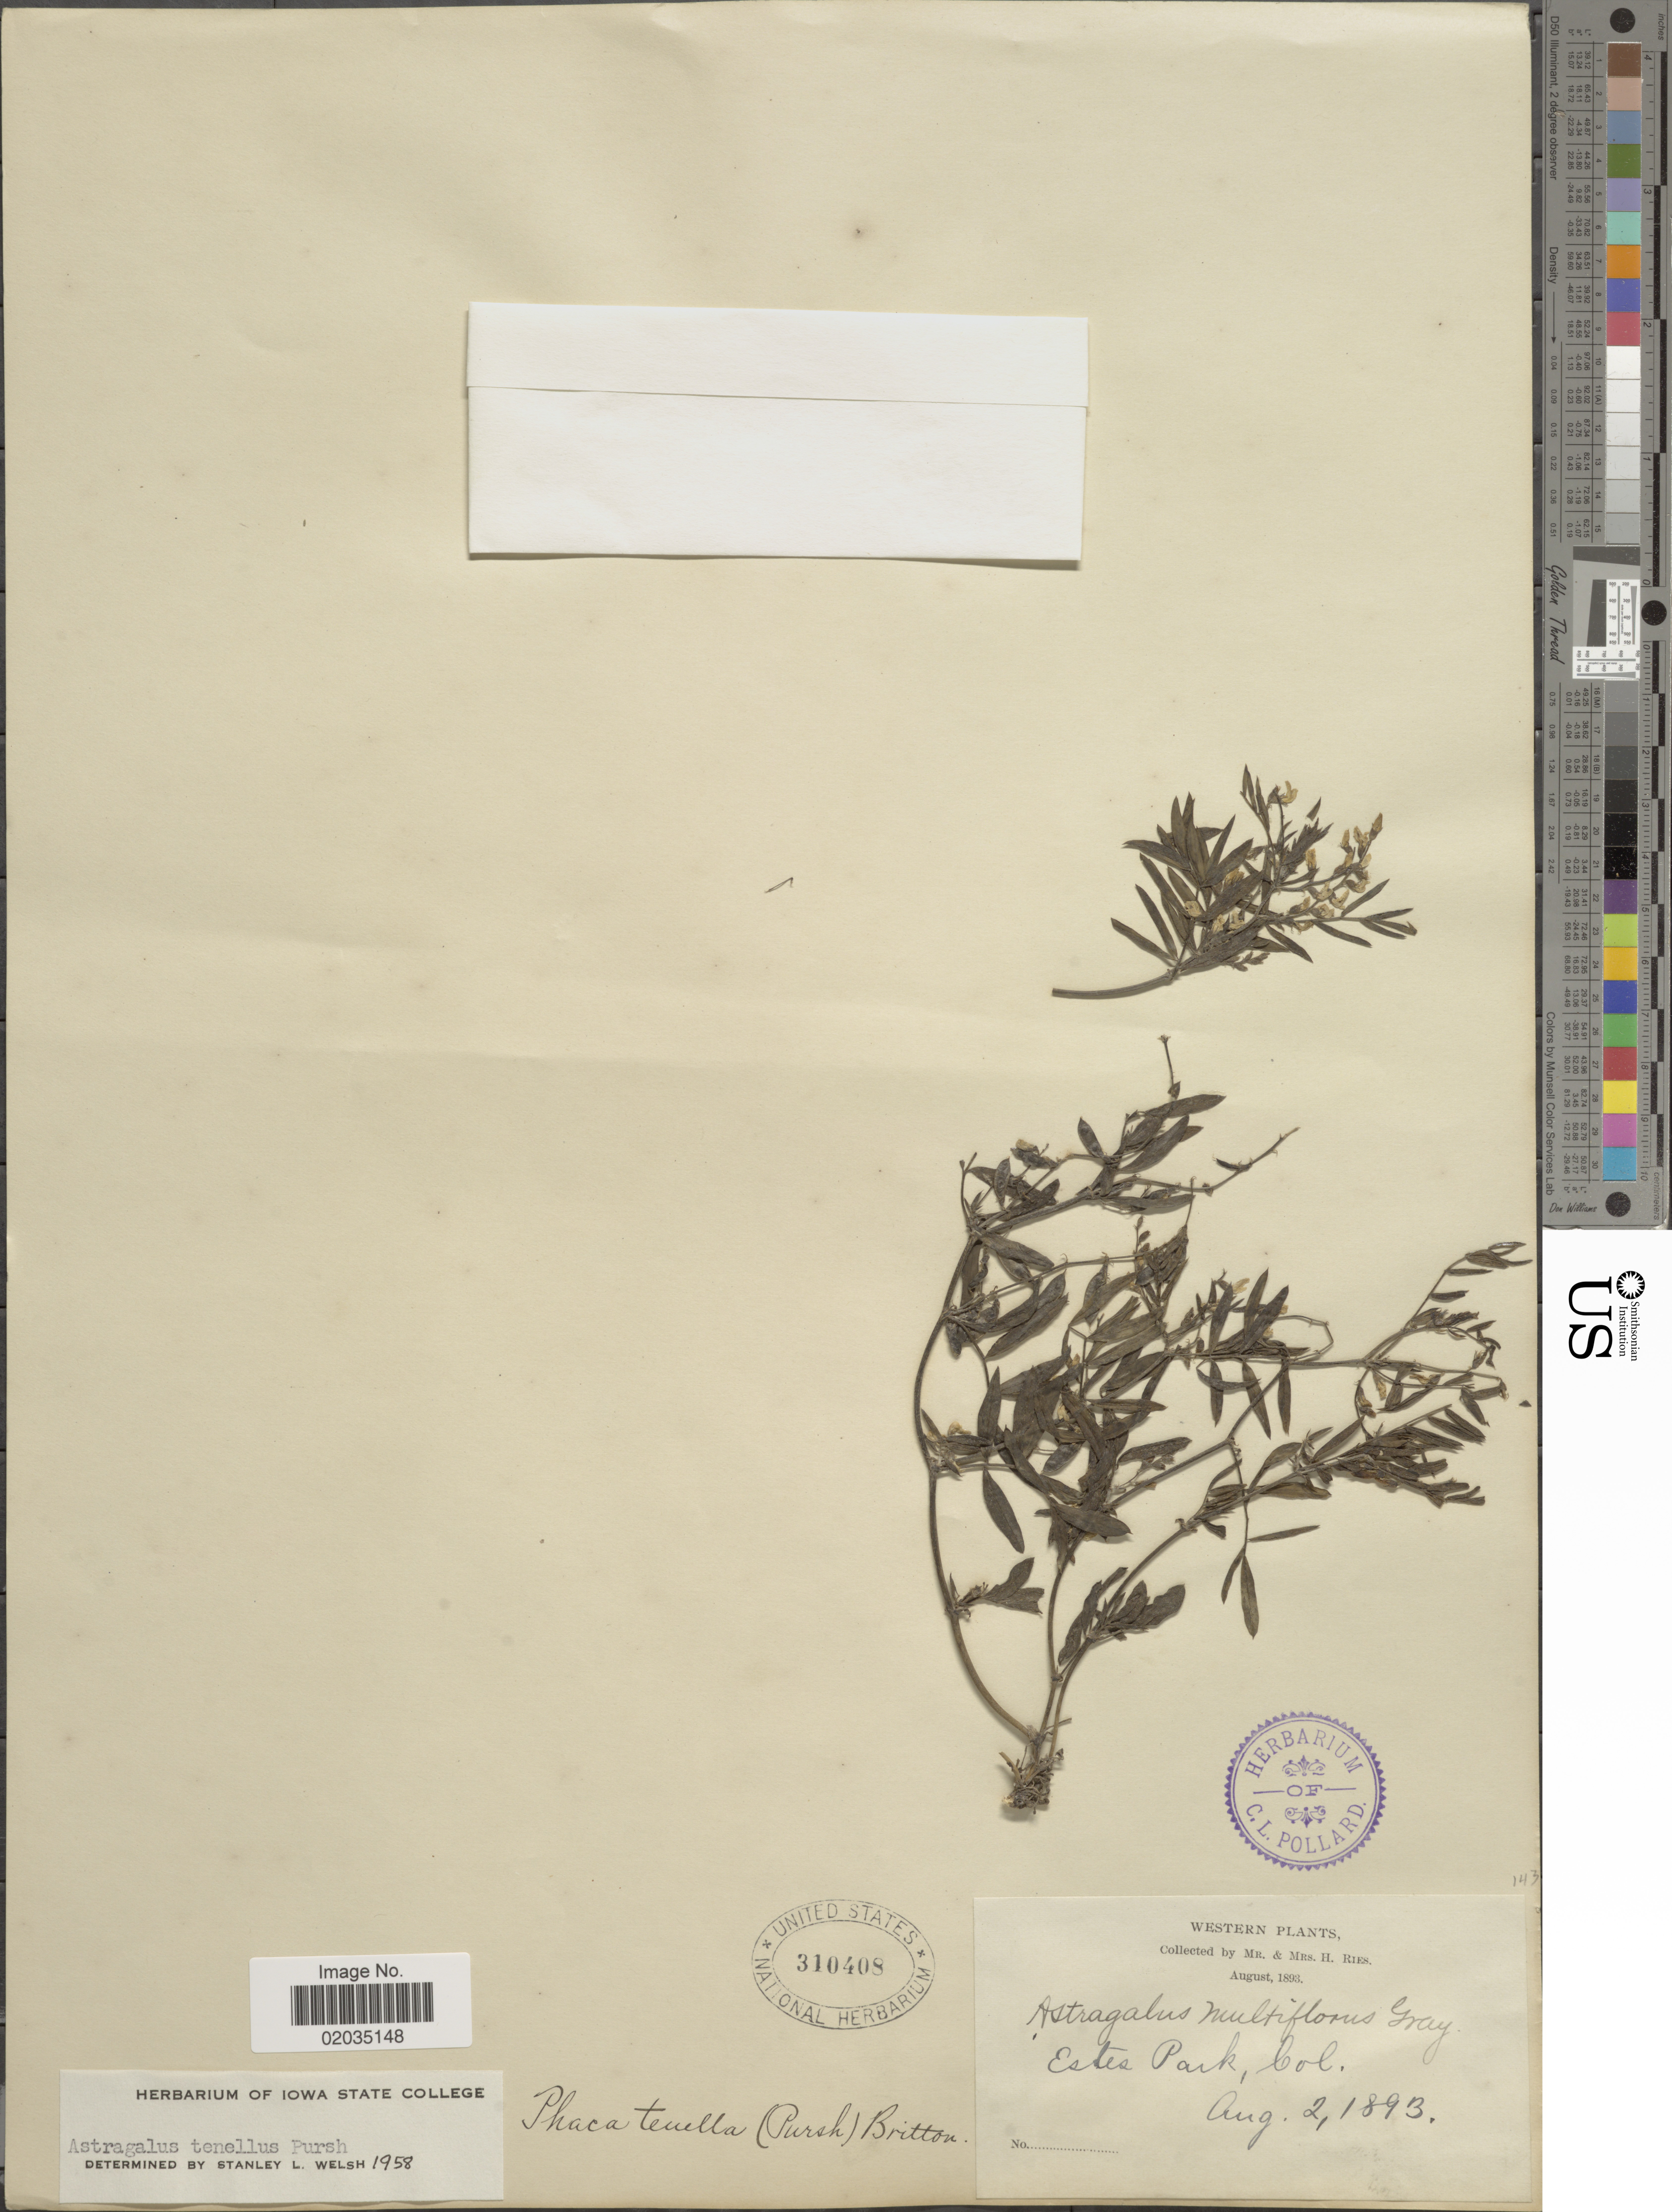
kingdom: Plantae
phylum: Tracheophyta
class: Magnoliopsida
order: Fabales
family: Fabaceae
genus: Astragalus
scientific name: Astragalus tenellus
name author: Pursh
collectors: H. Ries & H. Ries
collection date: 1893-08-02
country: United States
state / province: Colorado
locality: Western, Estes Park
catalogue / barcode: US 310408